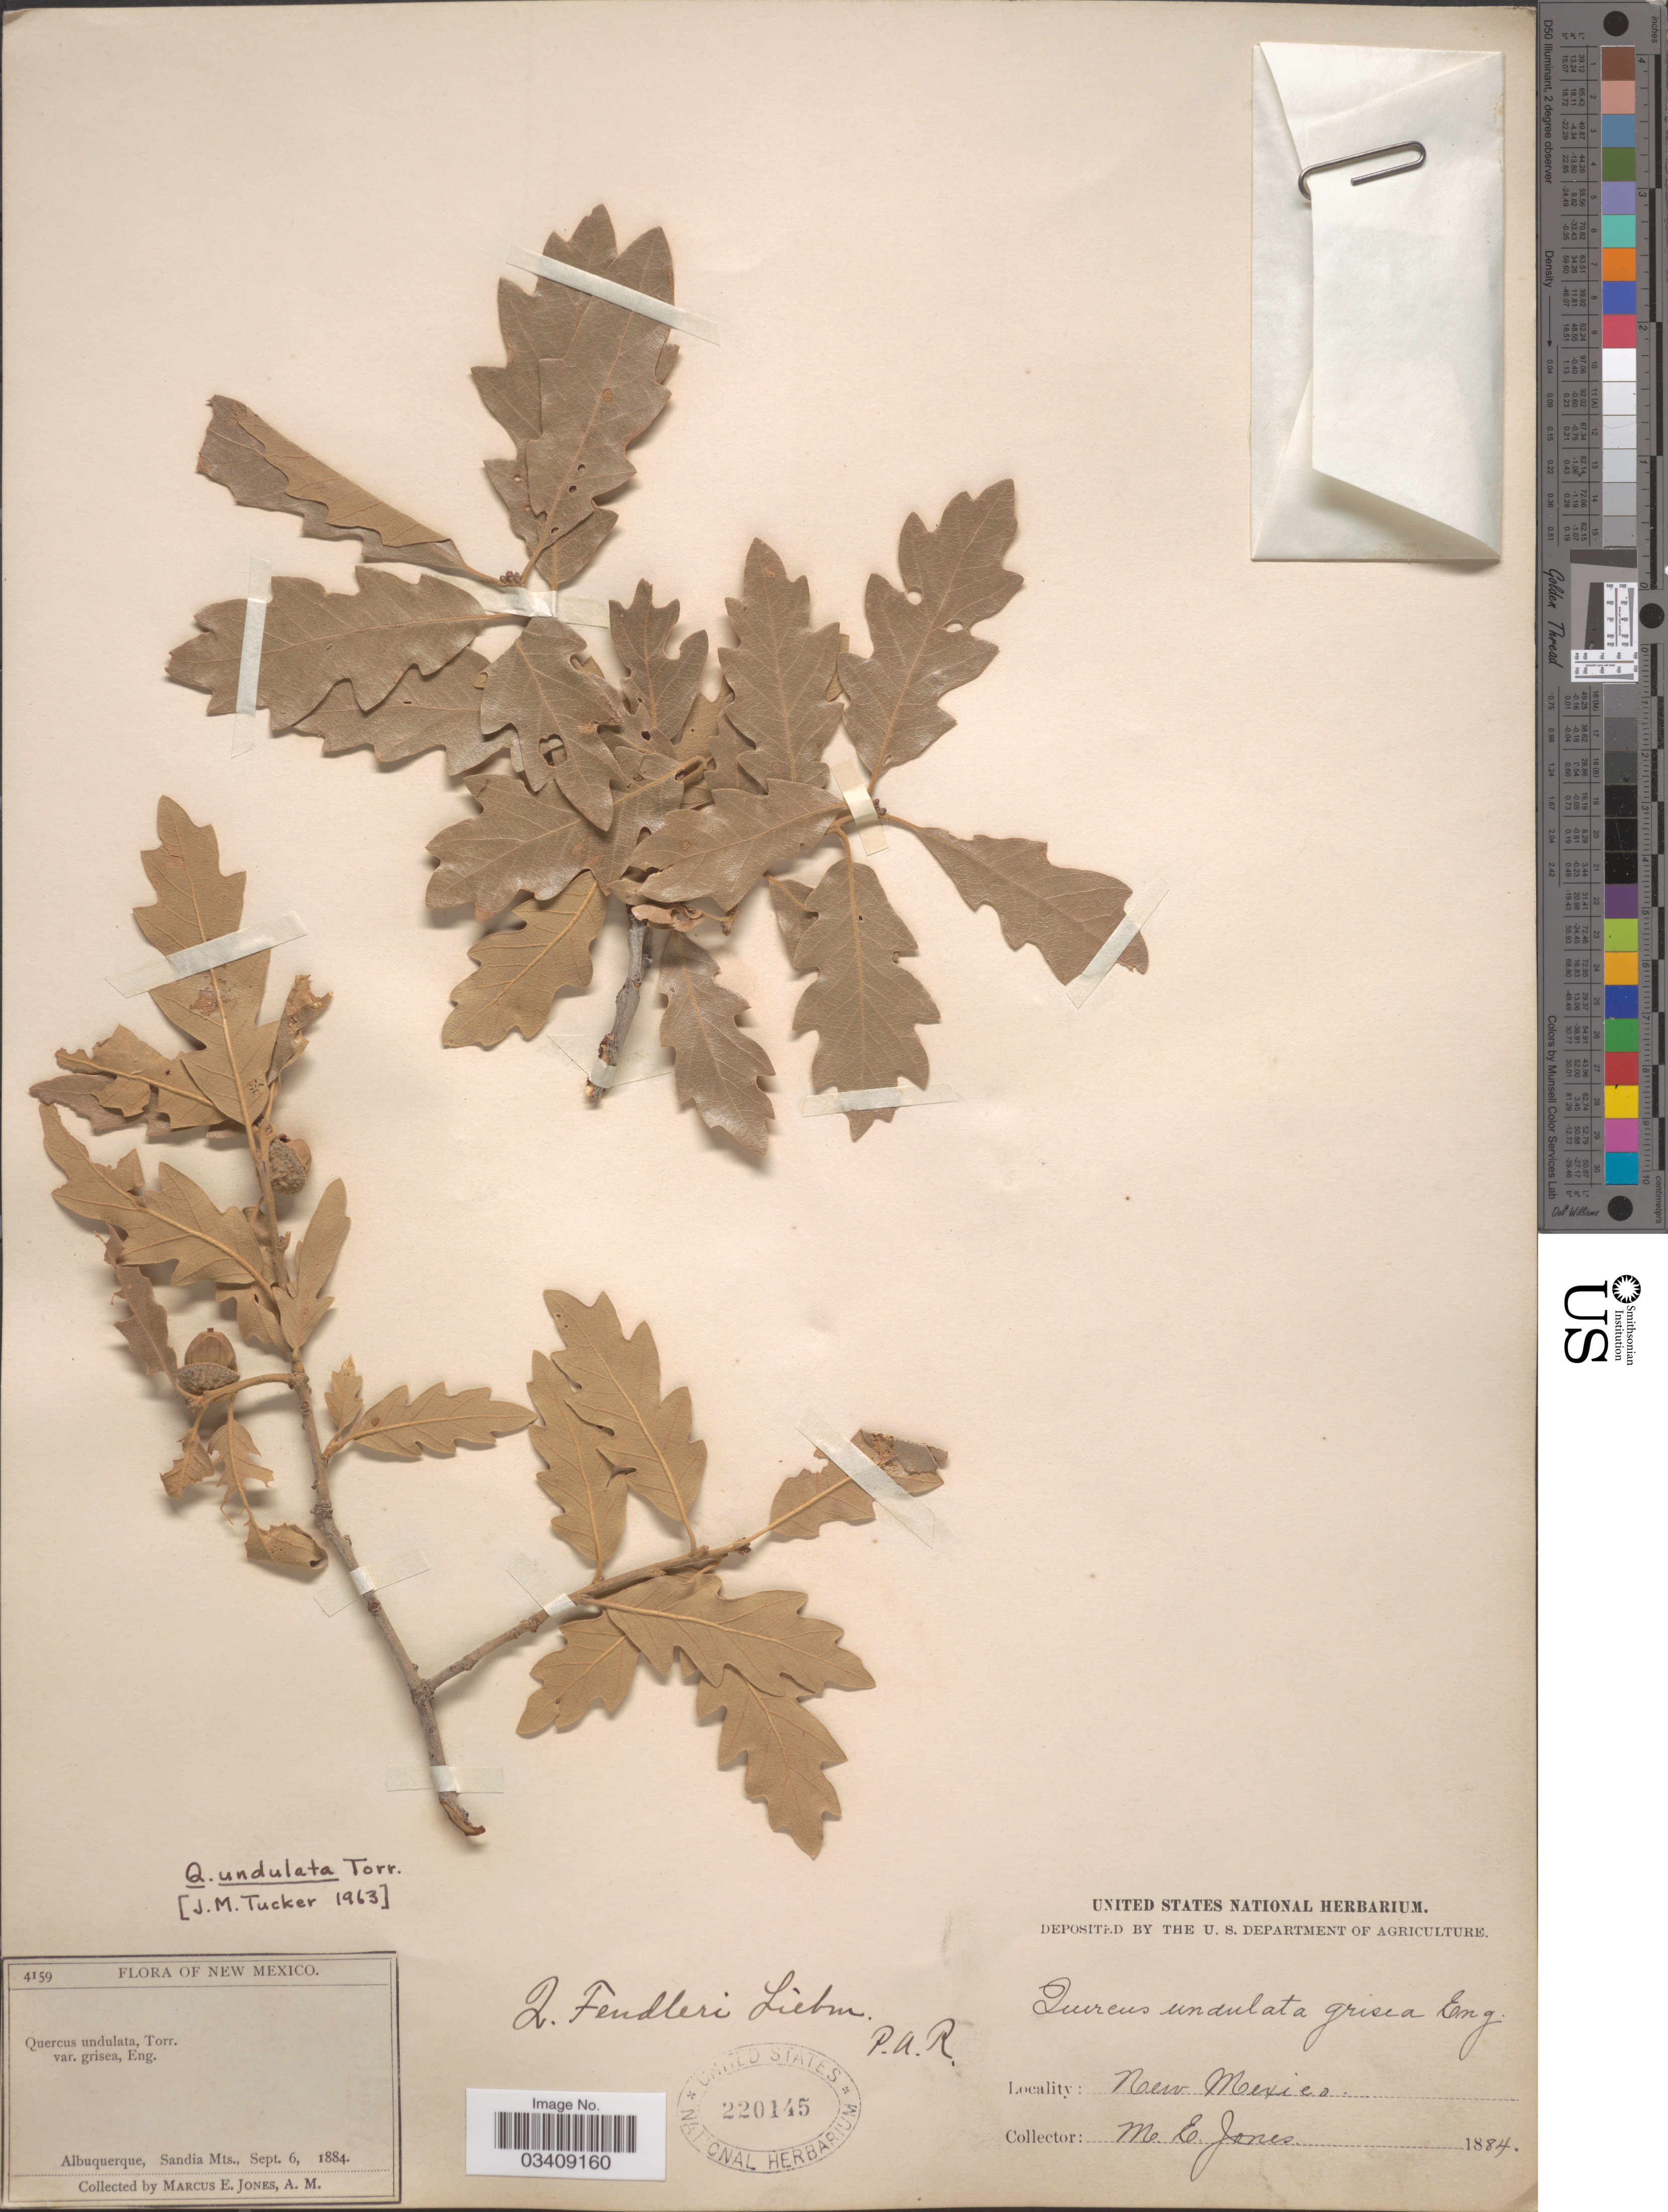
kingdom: Plantae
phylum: Tracheophyta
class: Magnoliopsida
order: Fagales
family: Fagaceae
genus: Quercus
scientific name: Quercus undulata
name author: Torr.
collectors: M. E. Jones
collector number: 4159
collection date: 1884-09-06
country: United States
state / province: New Mexico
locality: Albuquerque, Sandia Mts.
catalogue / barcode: US 220145